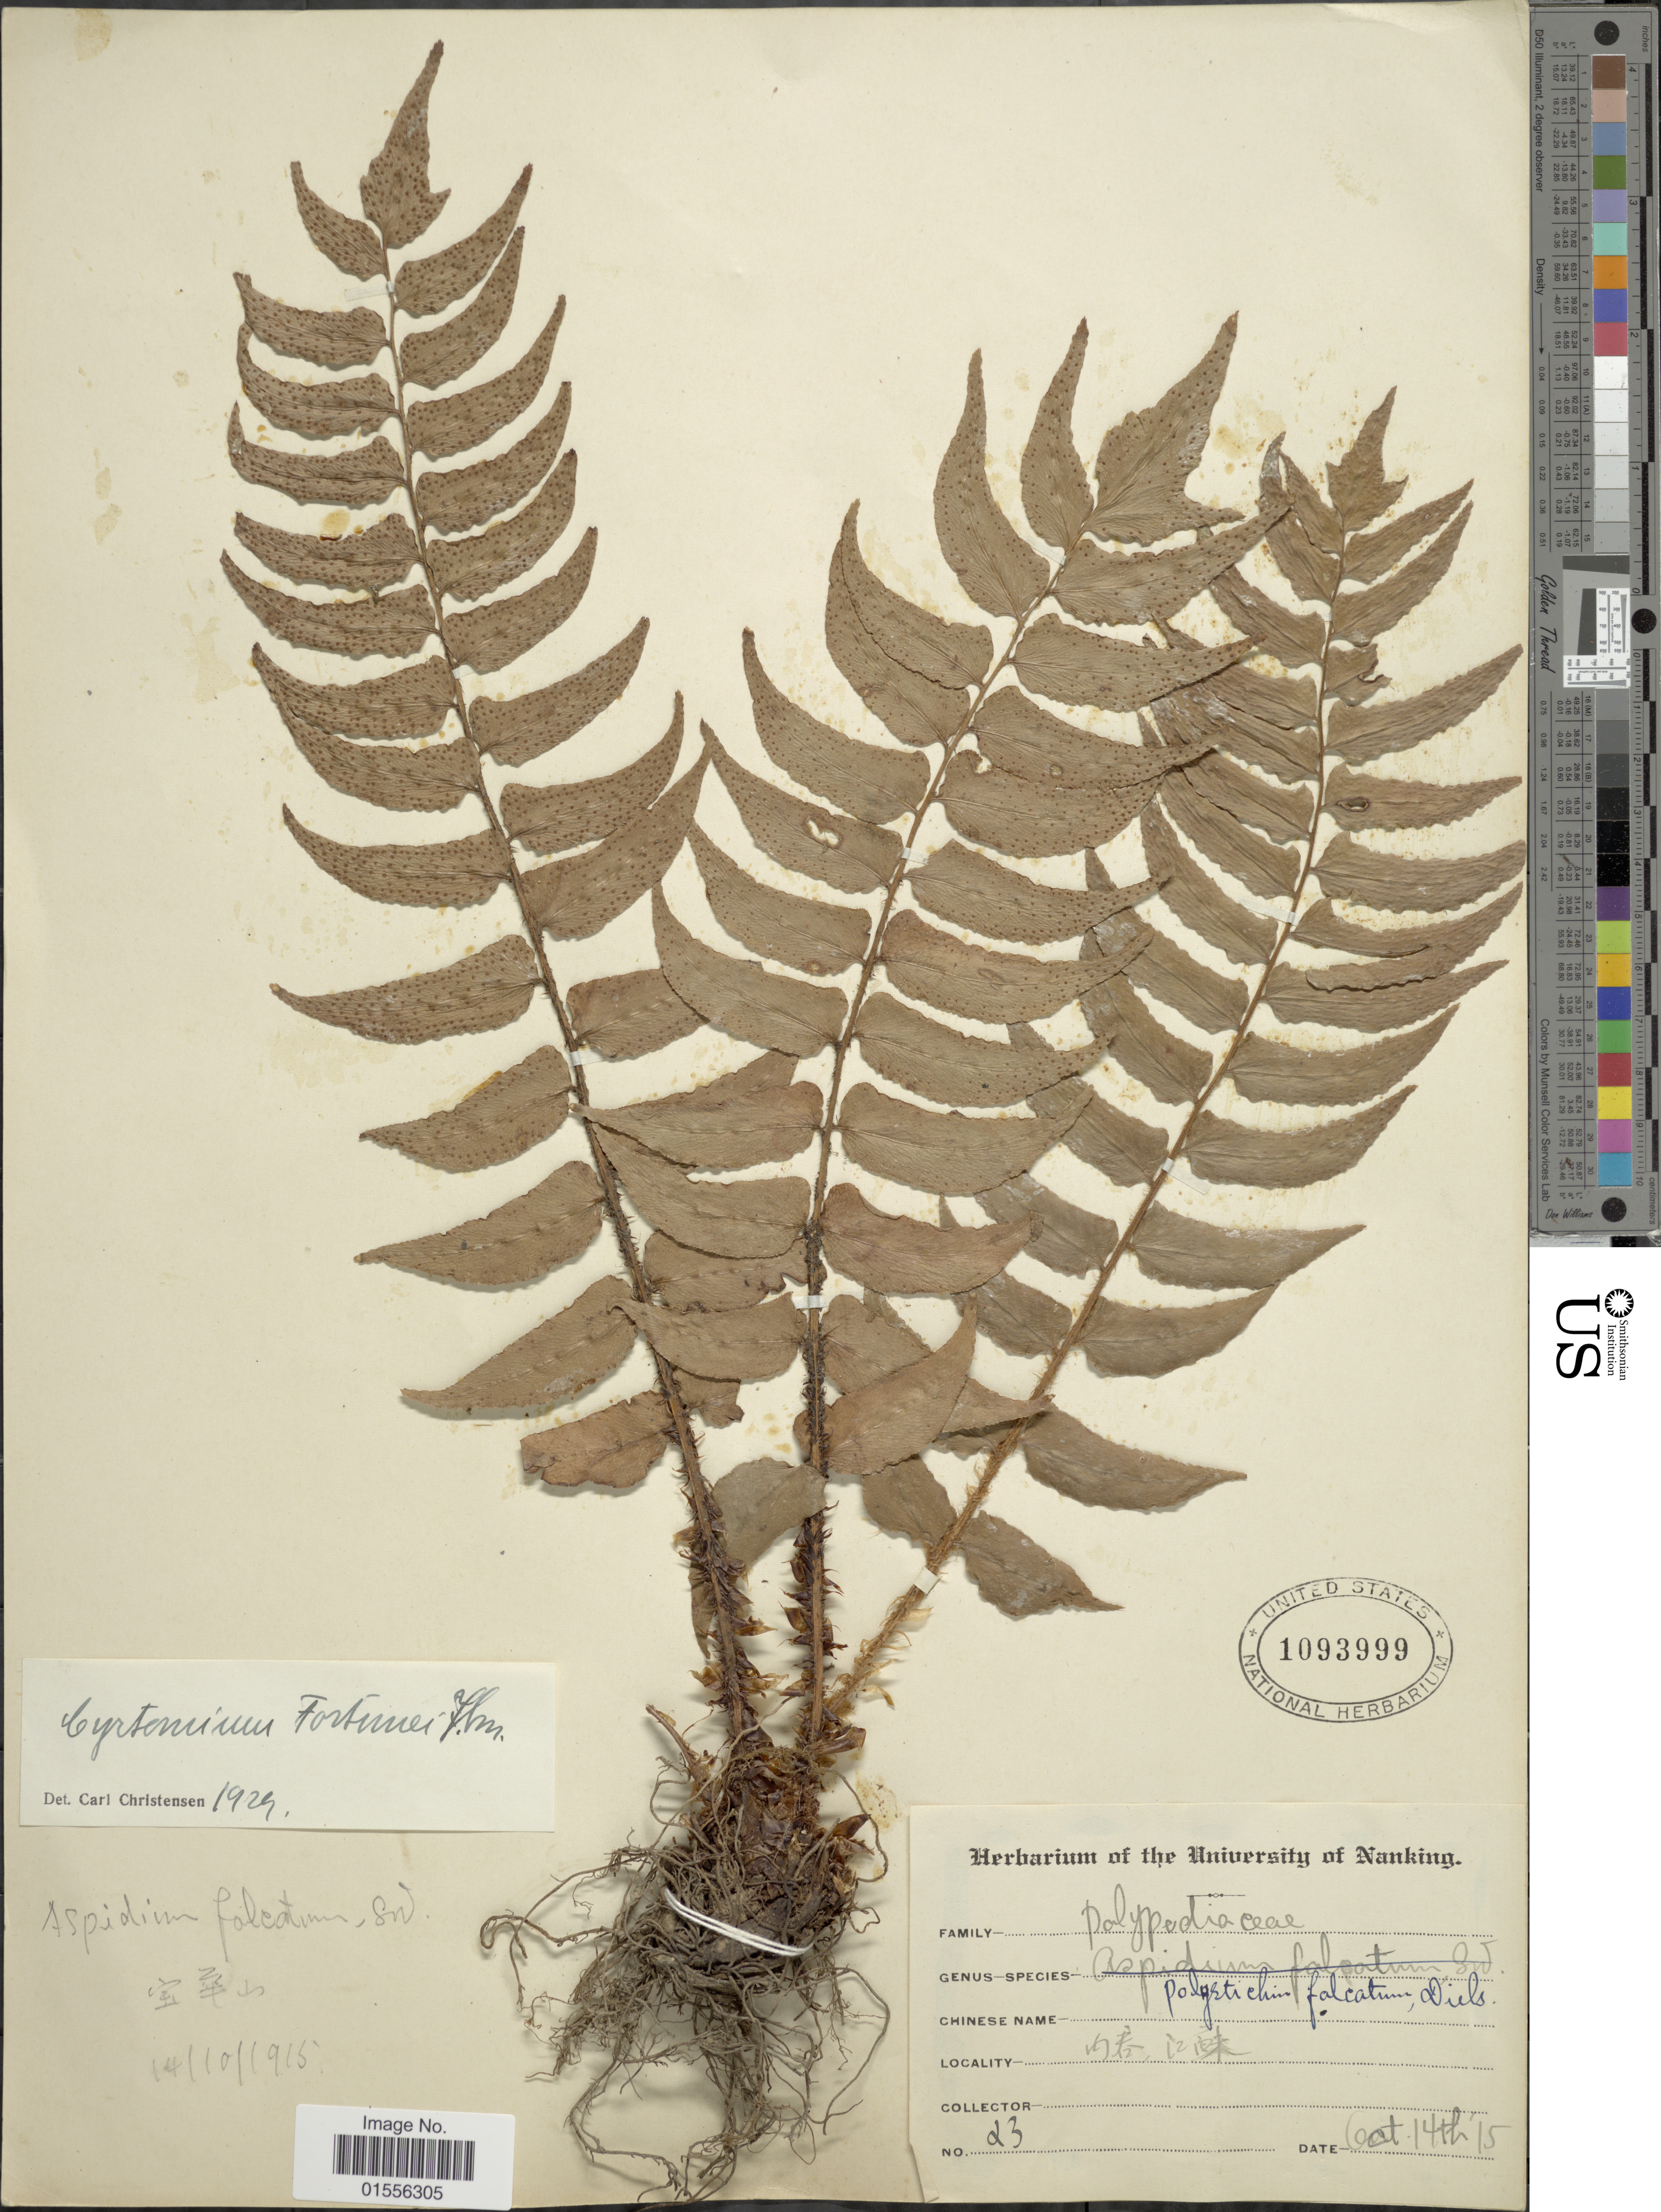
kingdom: Plantae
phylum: Tracheophyta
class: Polypodiopsida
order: Polypodiales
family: Dryopteridaceae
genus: Cyrtomium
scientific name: Cyrtomium fortunei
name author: J. Sm.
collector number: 23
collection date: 1915-10-14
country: China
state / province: Jiangsu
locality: Jurong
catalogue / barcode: US 1093999